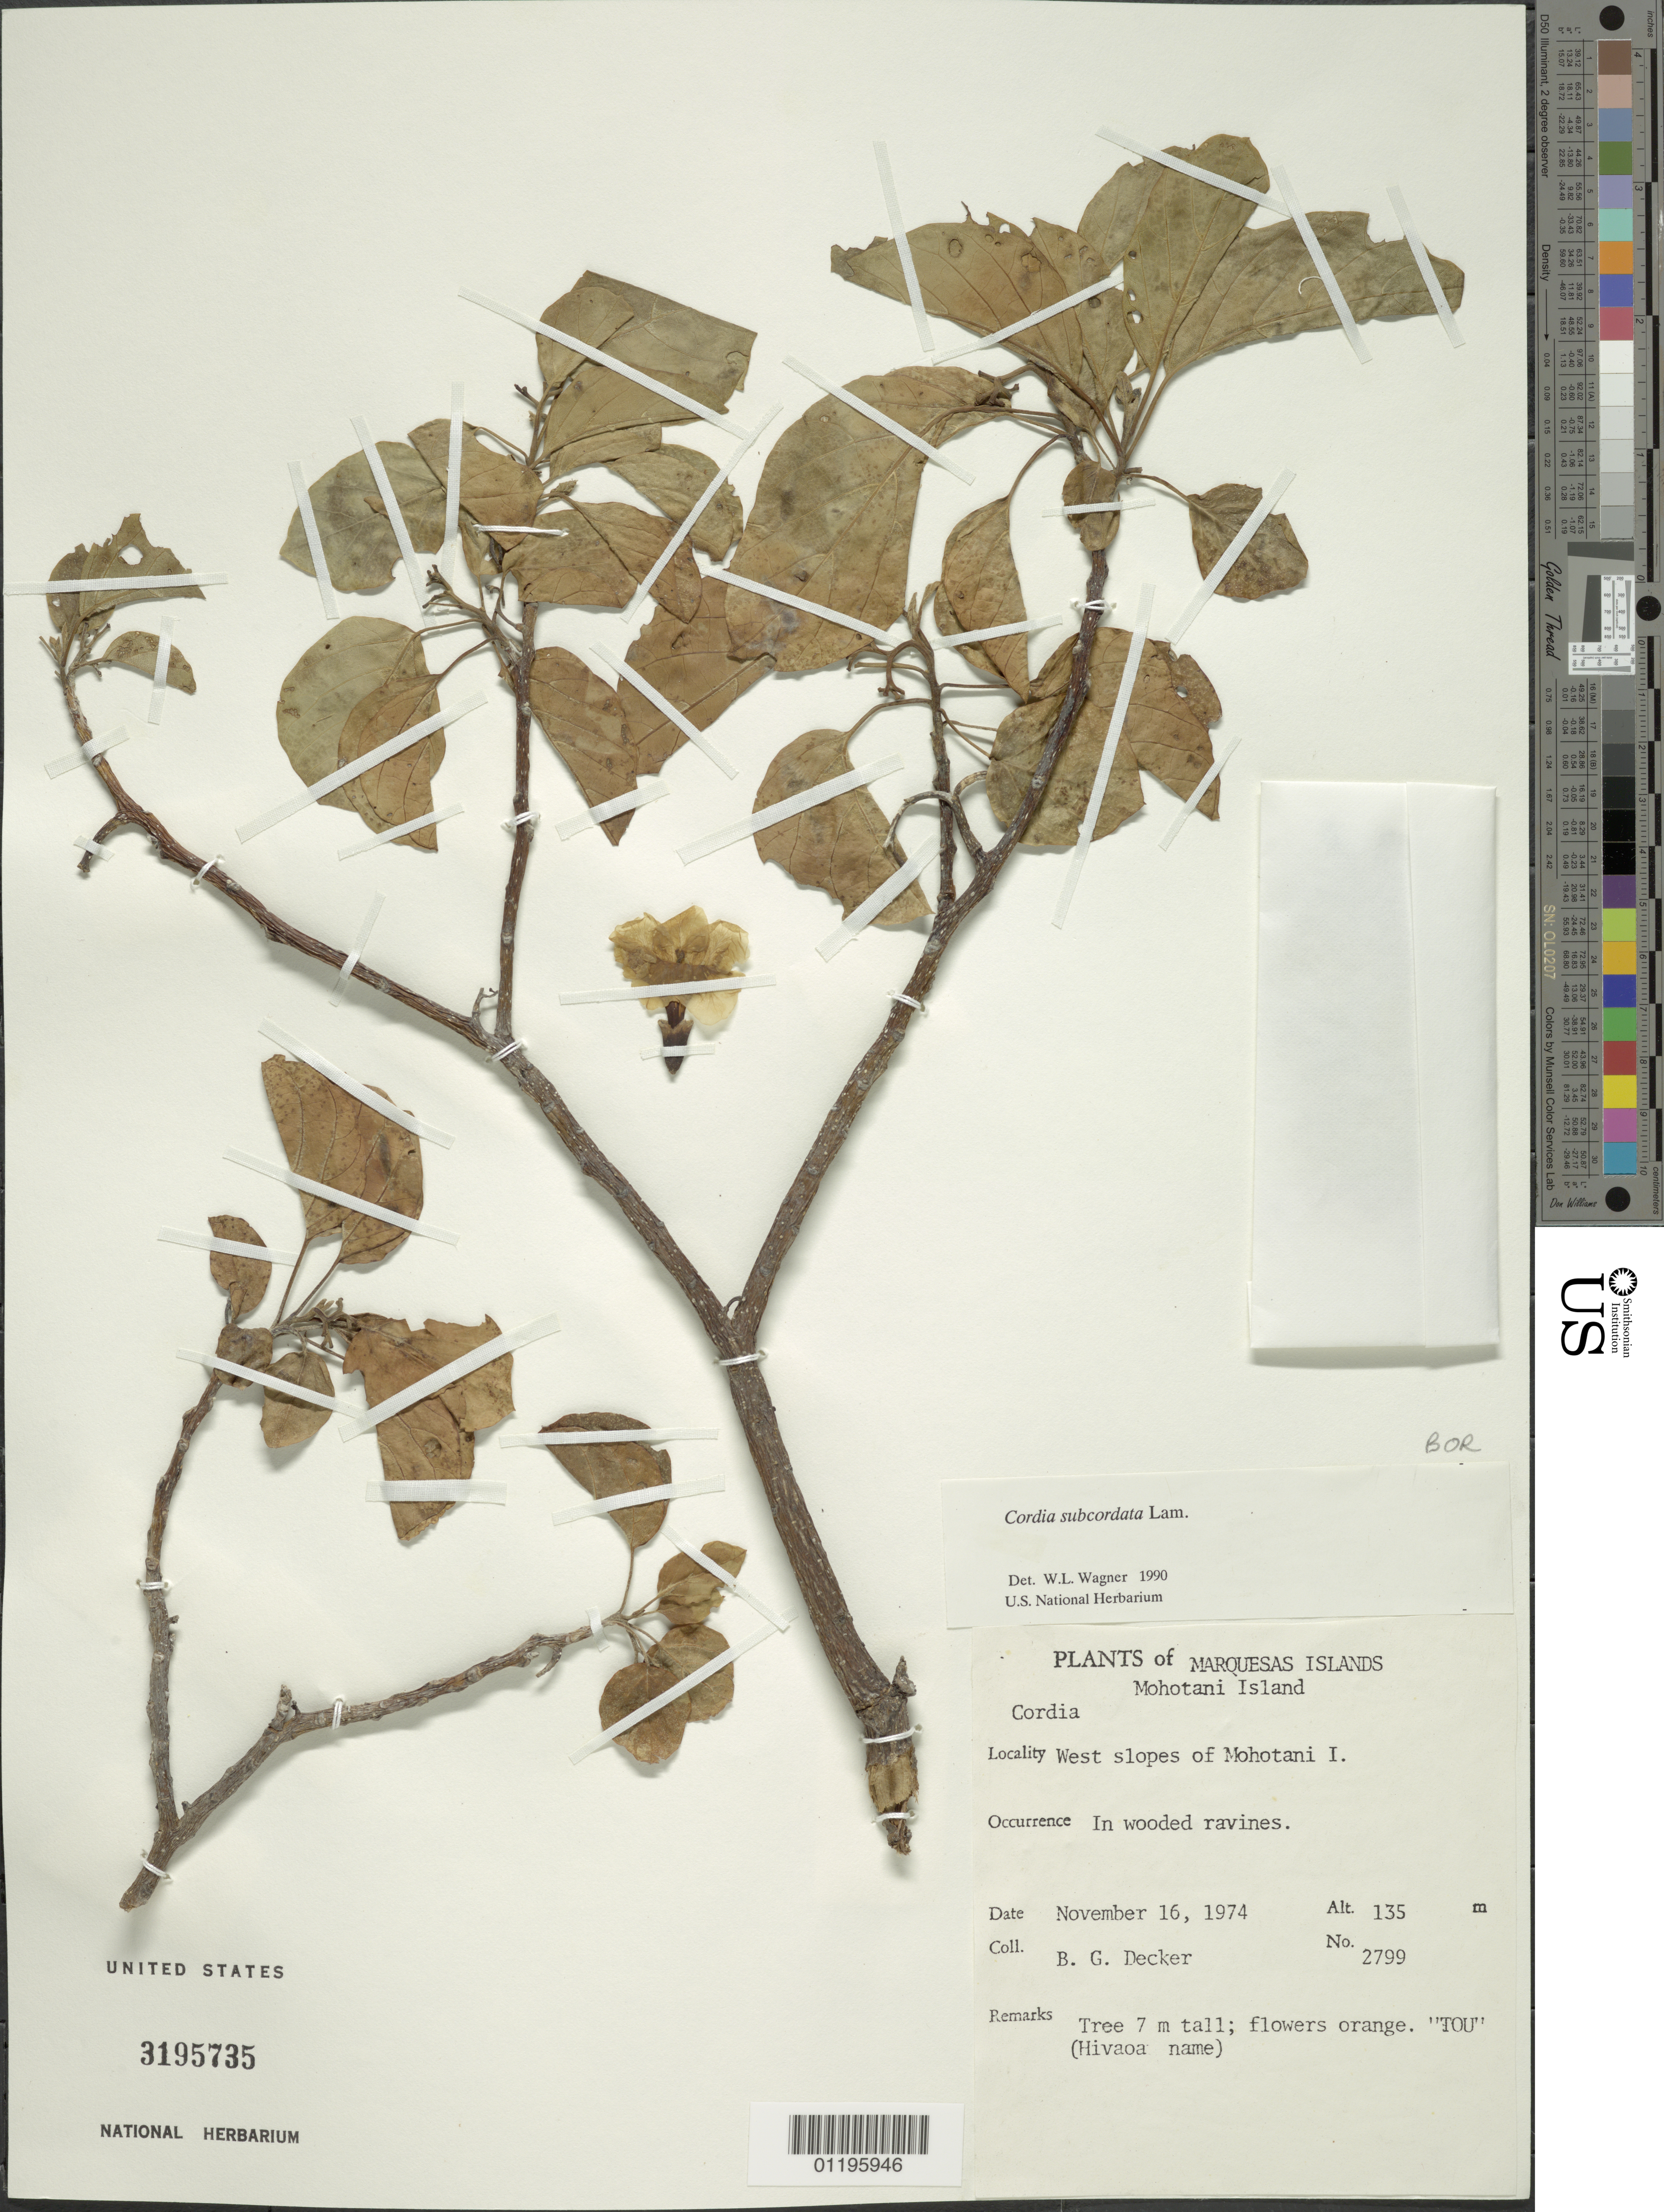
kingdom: Plantae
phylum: Tracheophyta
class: Magnoliopsida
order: Boraginales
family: Cordiaceae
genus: Cordia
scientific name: Cordia subcordata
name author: Lam.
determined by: Wagner, W. L., (BOT), Smithsonian Institution - National Museum of Natural History (UNITED STATES)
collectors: B. G. Decker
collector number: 2799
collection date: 1974-11-16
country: French Polynesia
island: Mohotani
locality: W slope of island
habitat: In wooded ravines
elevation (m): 135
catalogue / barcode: US 3195735